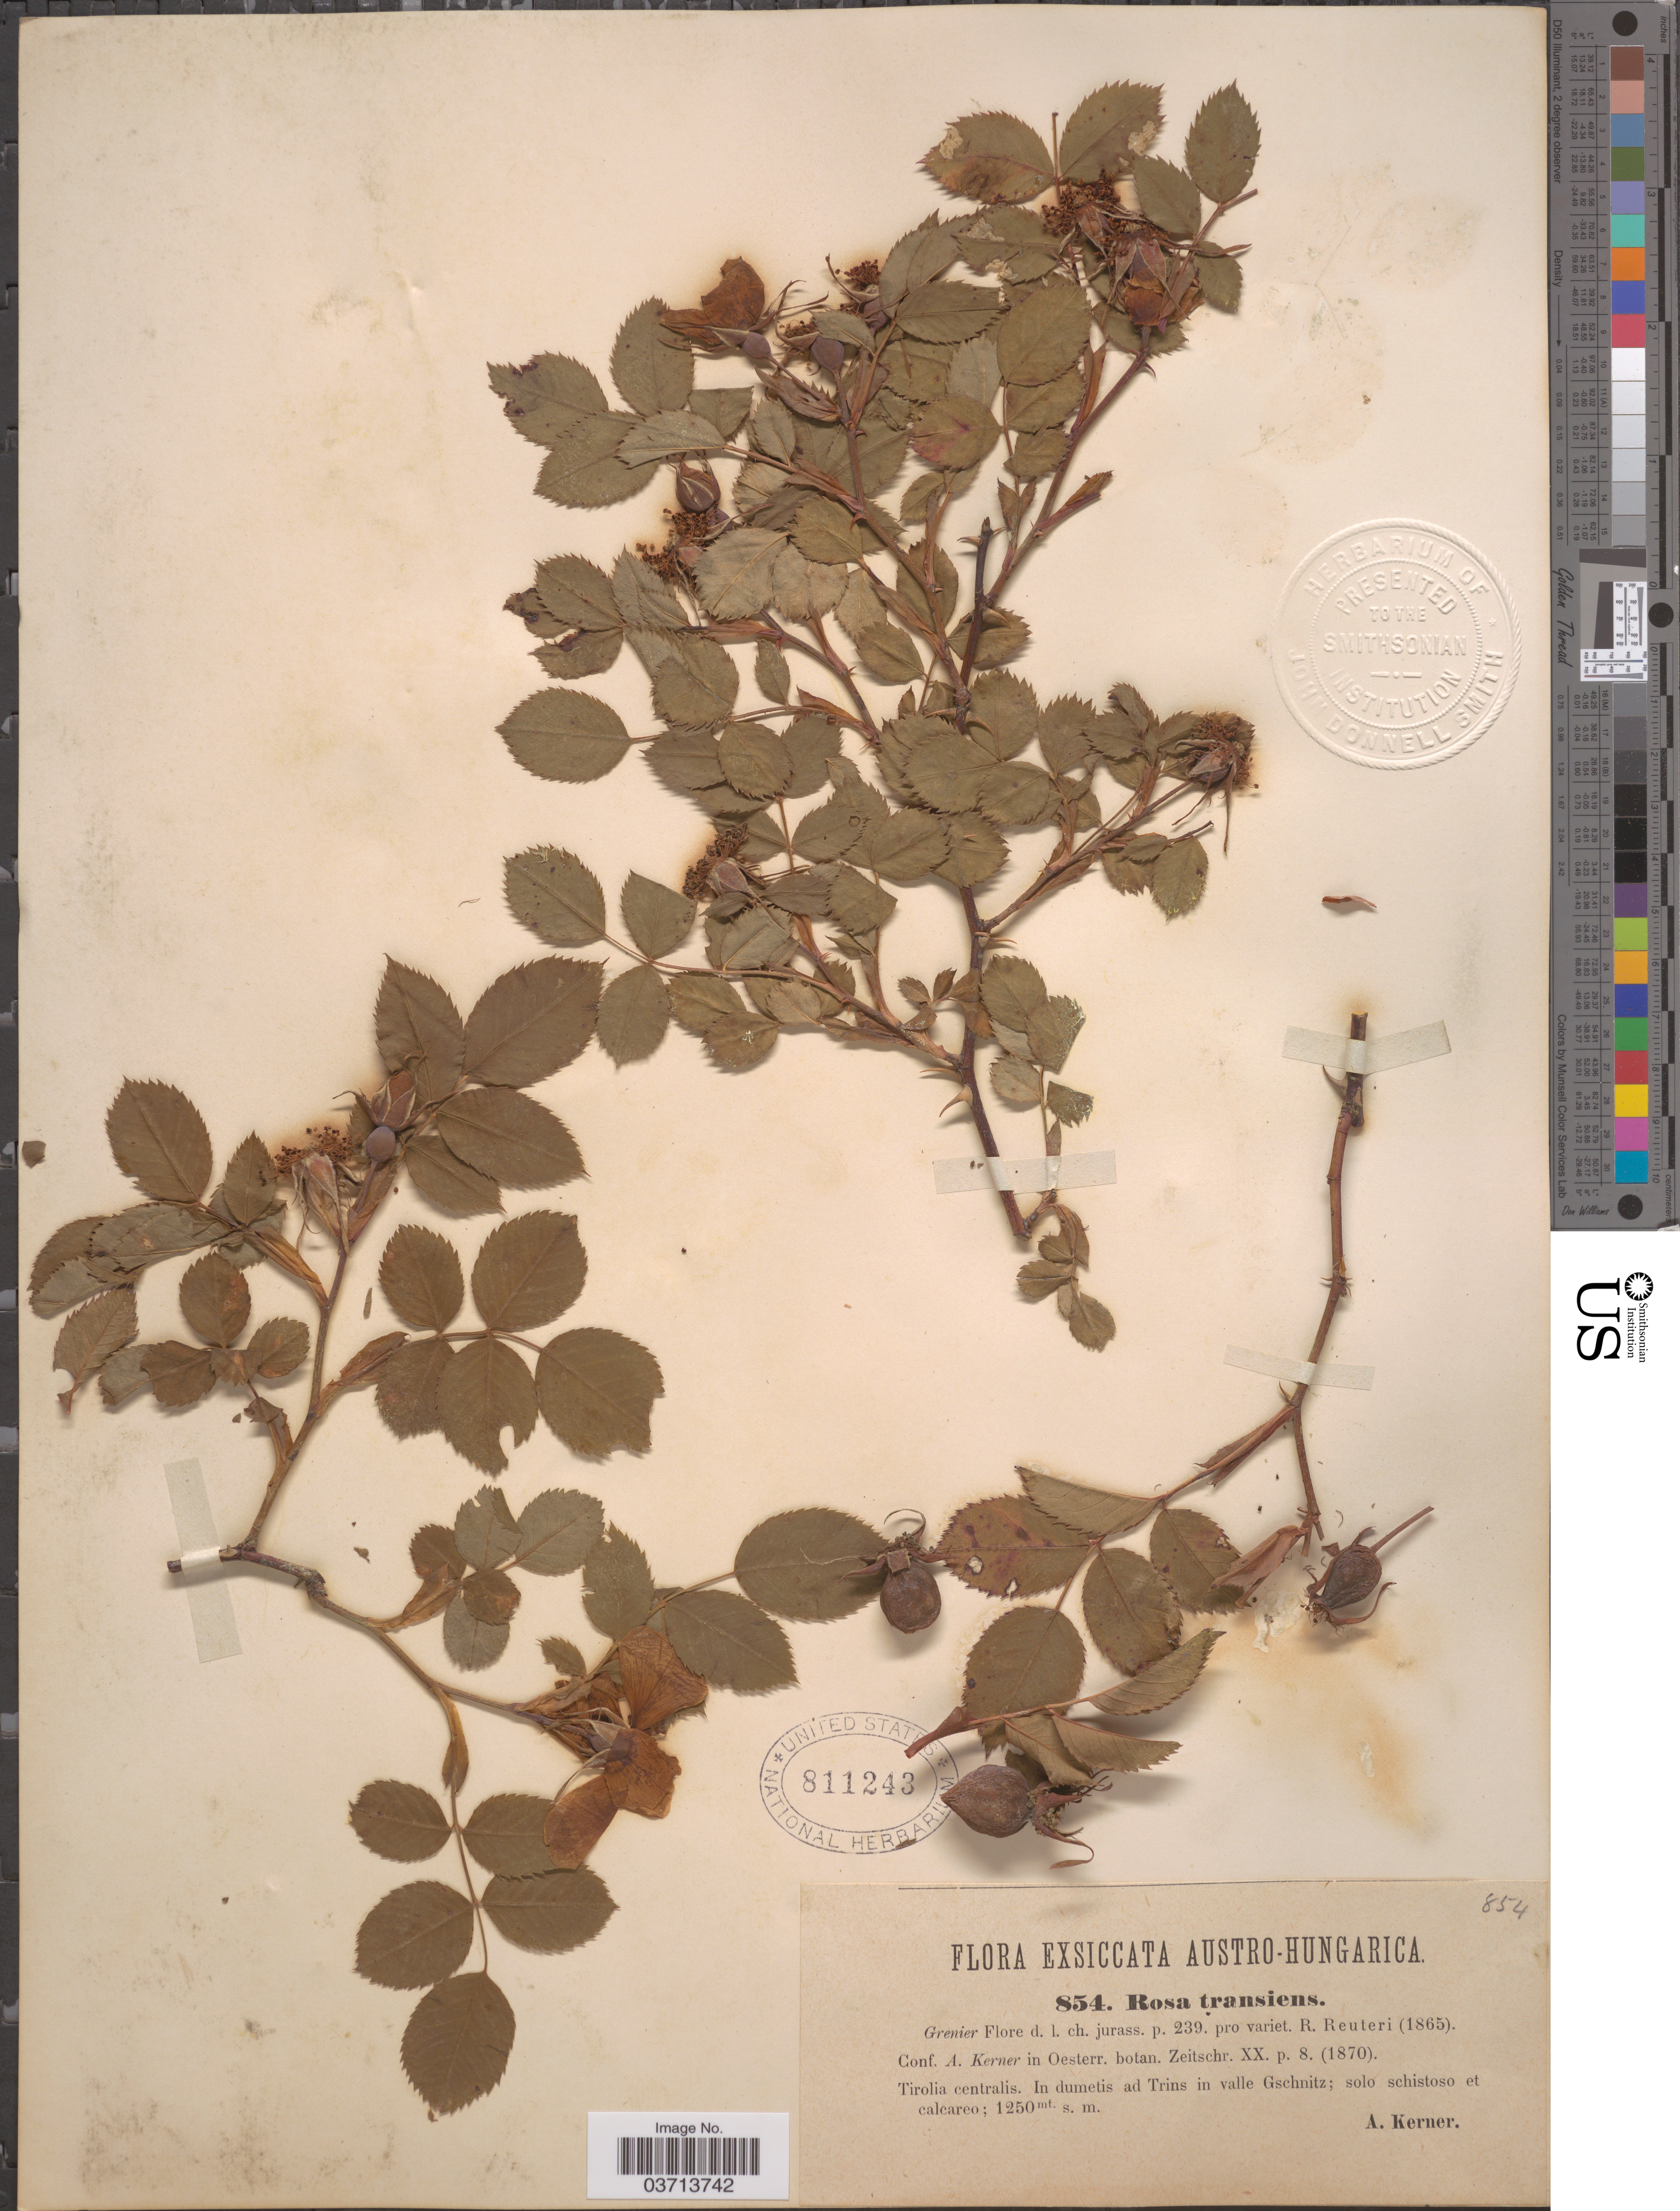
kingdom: Plantae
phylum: Tracheophyta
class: Magnoliopsida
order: Rosales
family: Rosaceae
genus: Rosa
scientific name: Rosa transiens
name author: (Gren.) A. Kern.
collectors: A. Kerner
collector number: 854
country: Austria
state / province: Tirol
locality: Austro-Hungarica. Tirolia centralis. In dumetis ad Trins in valle Gschnitz.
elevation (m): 1250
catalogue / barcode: US 811243